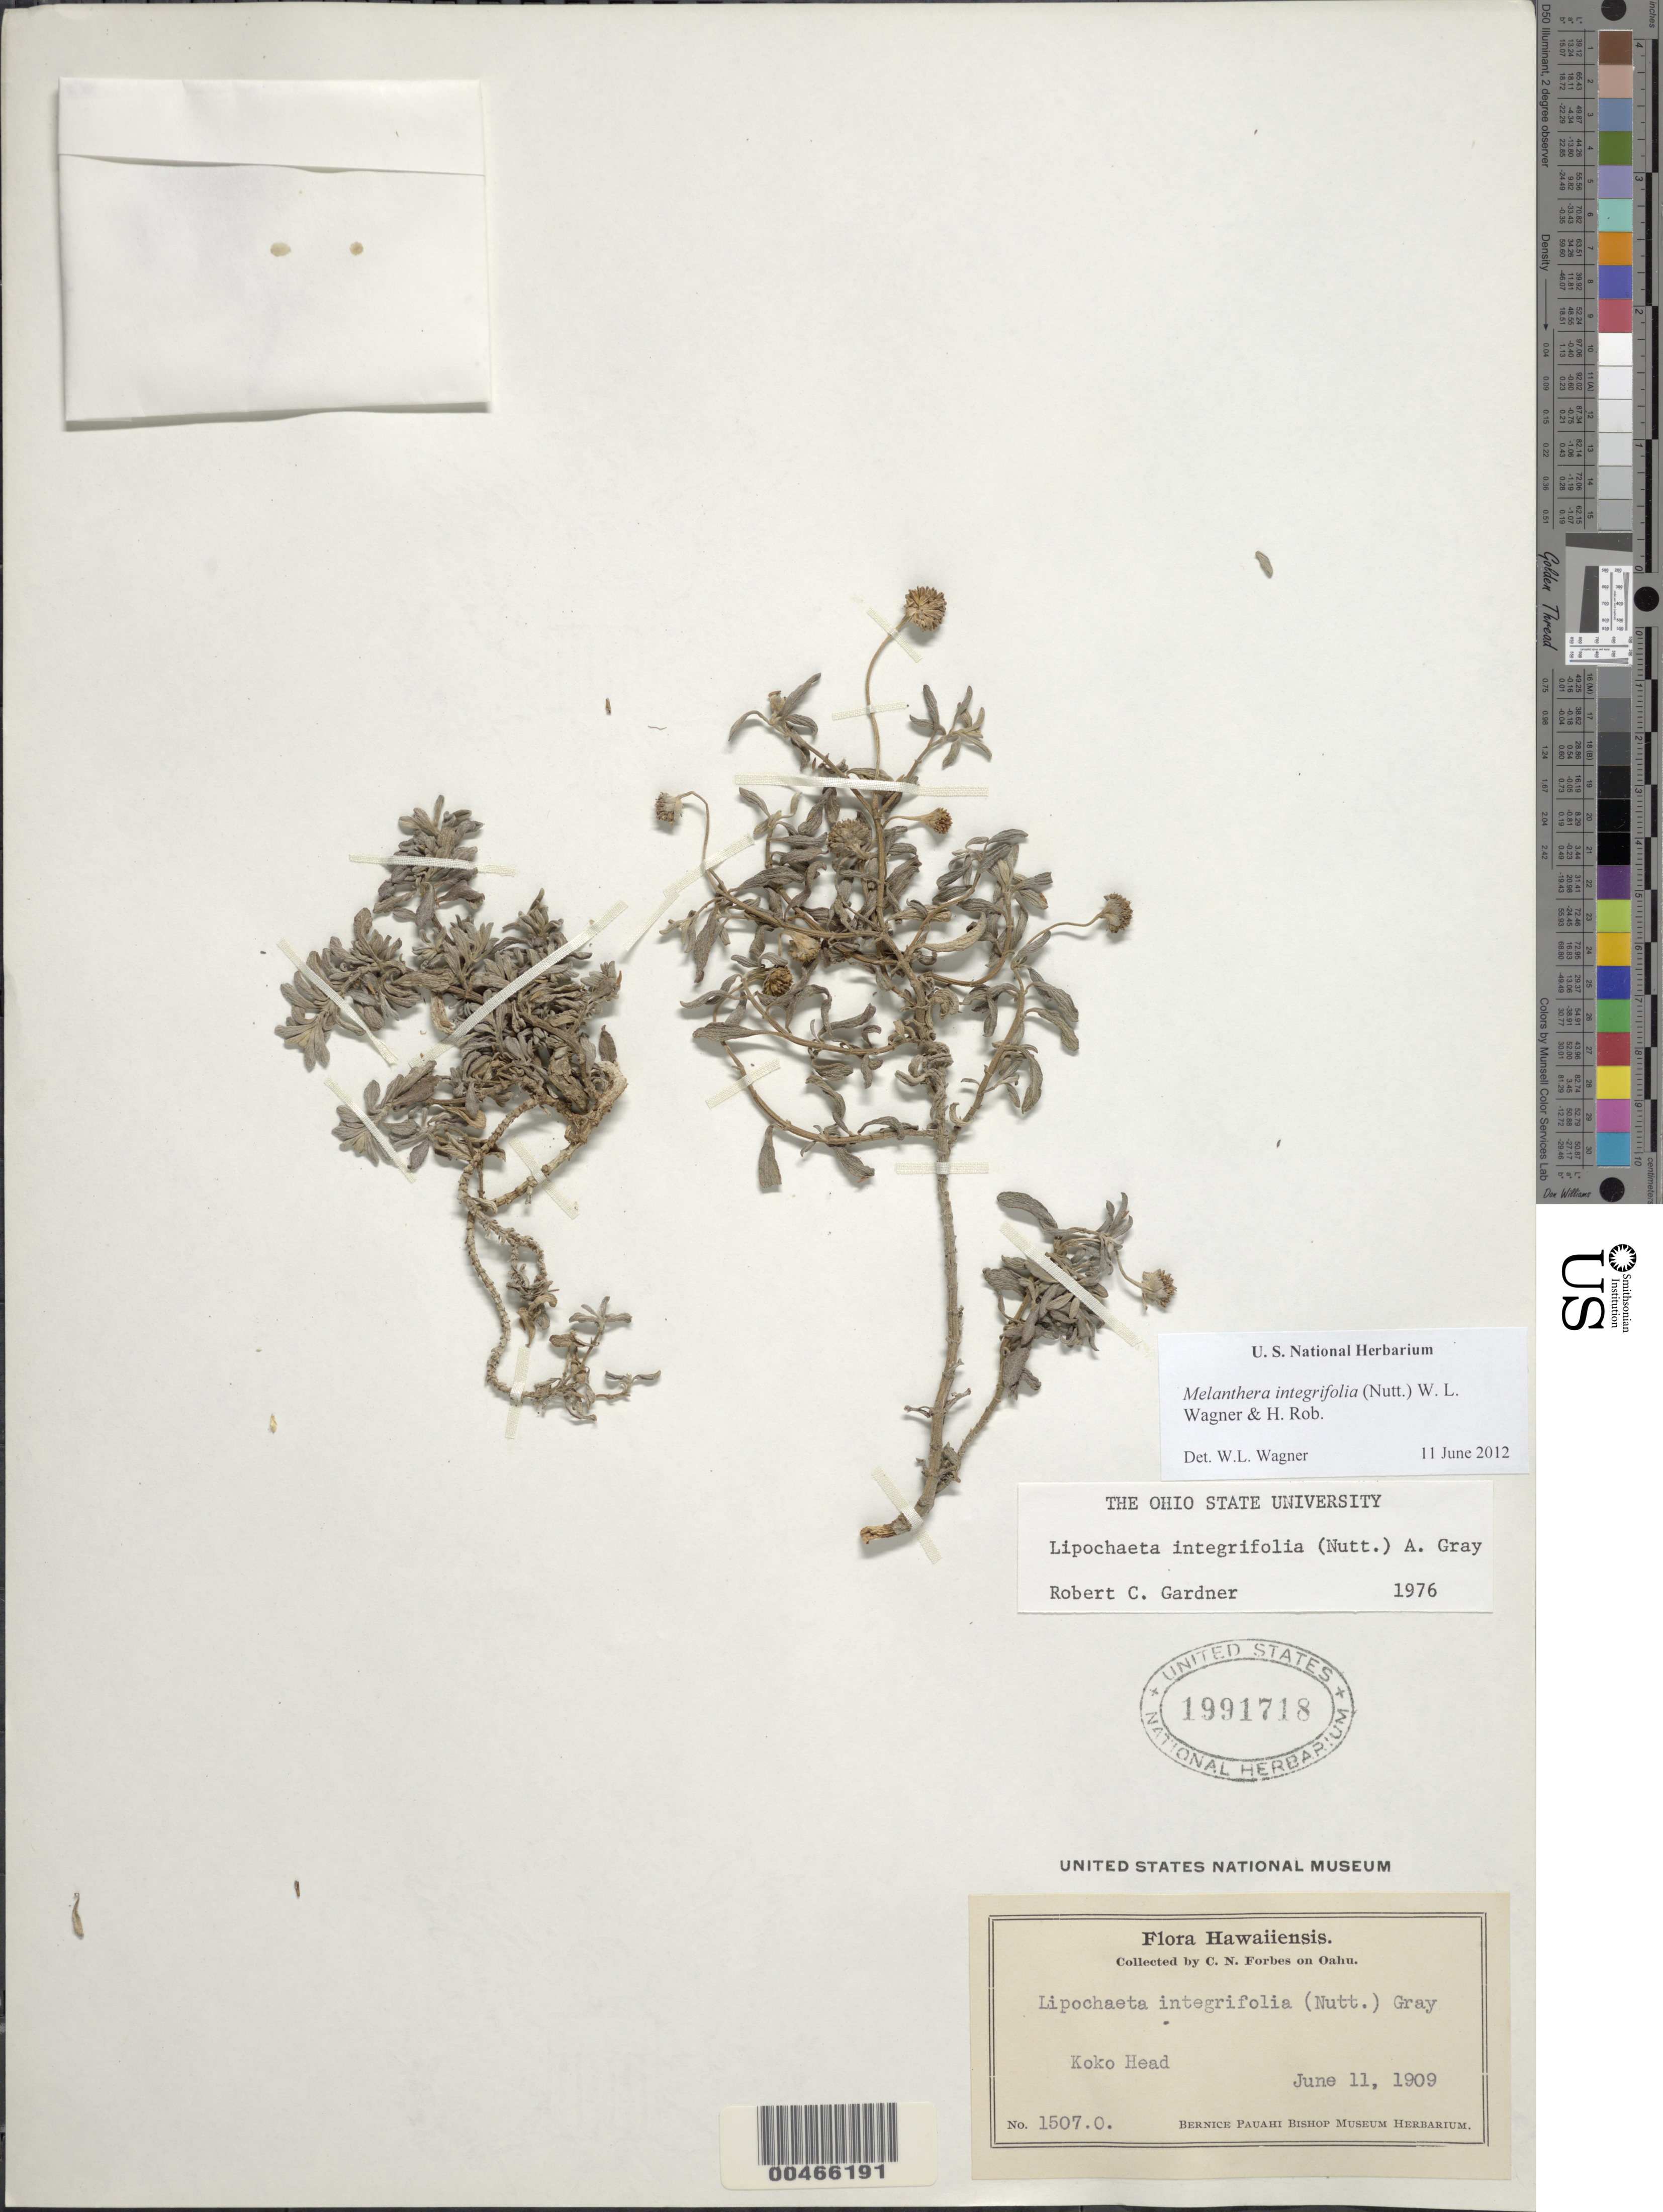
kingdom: Plantae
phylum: Tracheophyta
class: Magnoliopsida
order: Asterales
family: Asteraceae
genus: Wollastonia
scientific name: Wollastonia integrifolia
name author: (Nutt.) Orchard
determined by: Wagner, W. L., (BOT), Smithsonian Institution - National Museum of Natural History (UNITED STATES)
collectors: C. N. Forbes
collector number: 1507.O.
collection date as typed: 11 Jun 1909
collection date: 1909-06-11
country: United States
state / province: Hawaii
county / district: Honolulu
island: Oahu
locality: Koko Head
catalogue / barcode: US 1991718